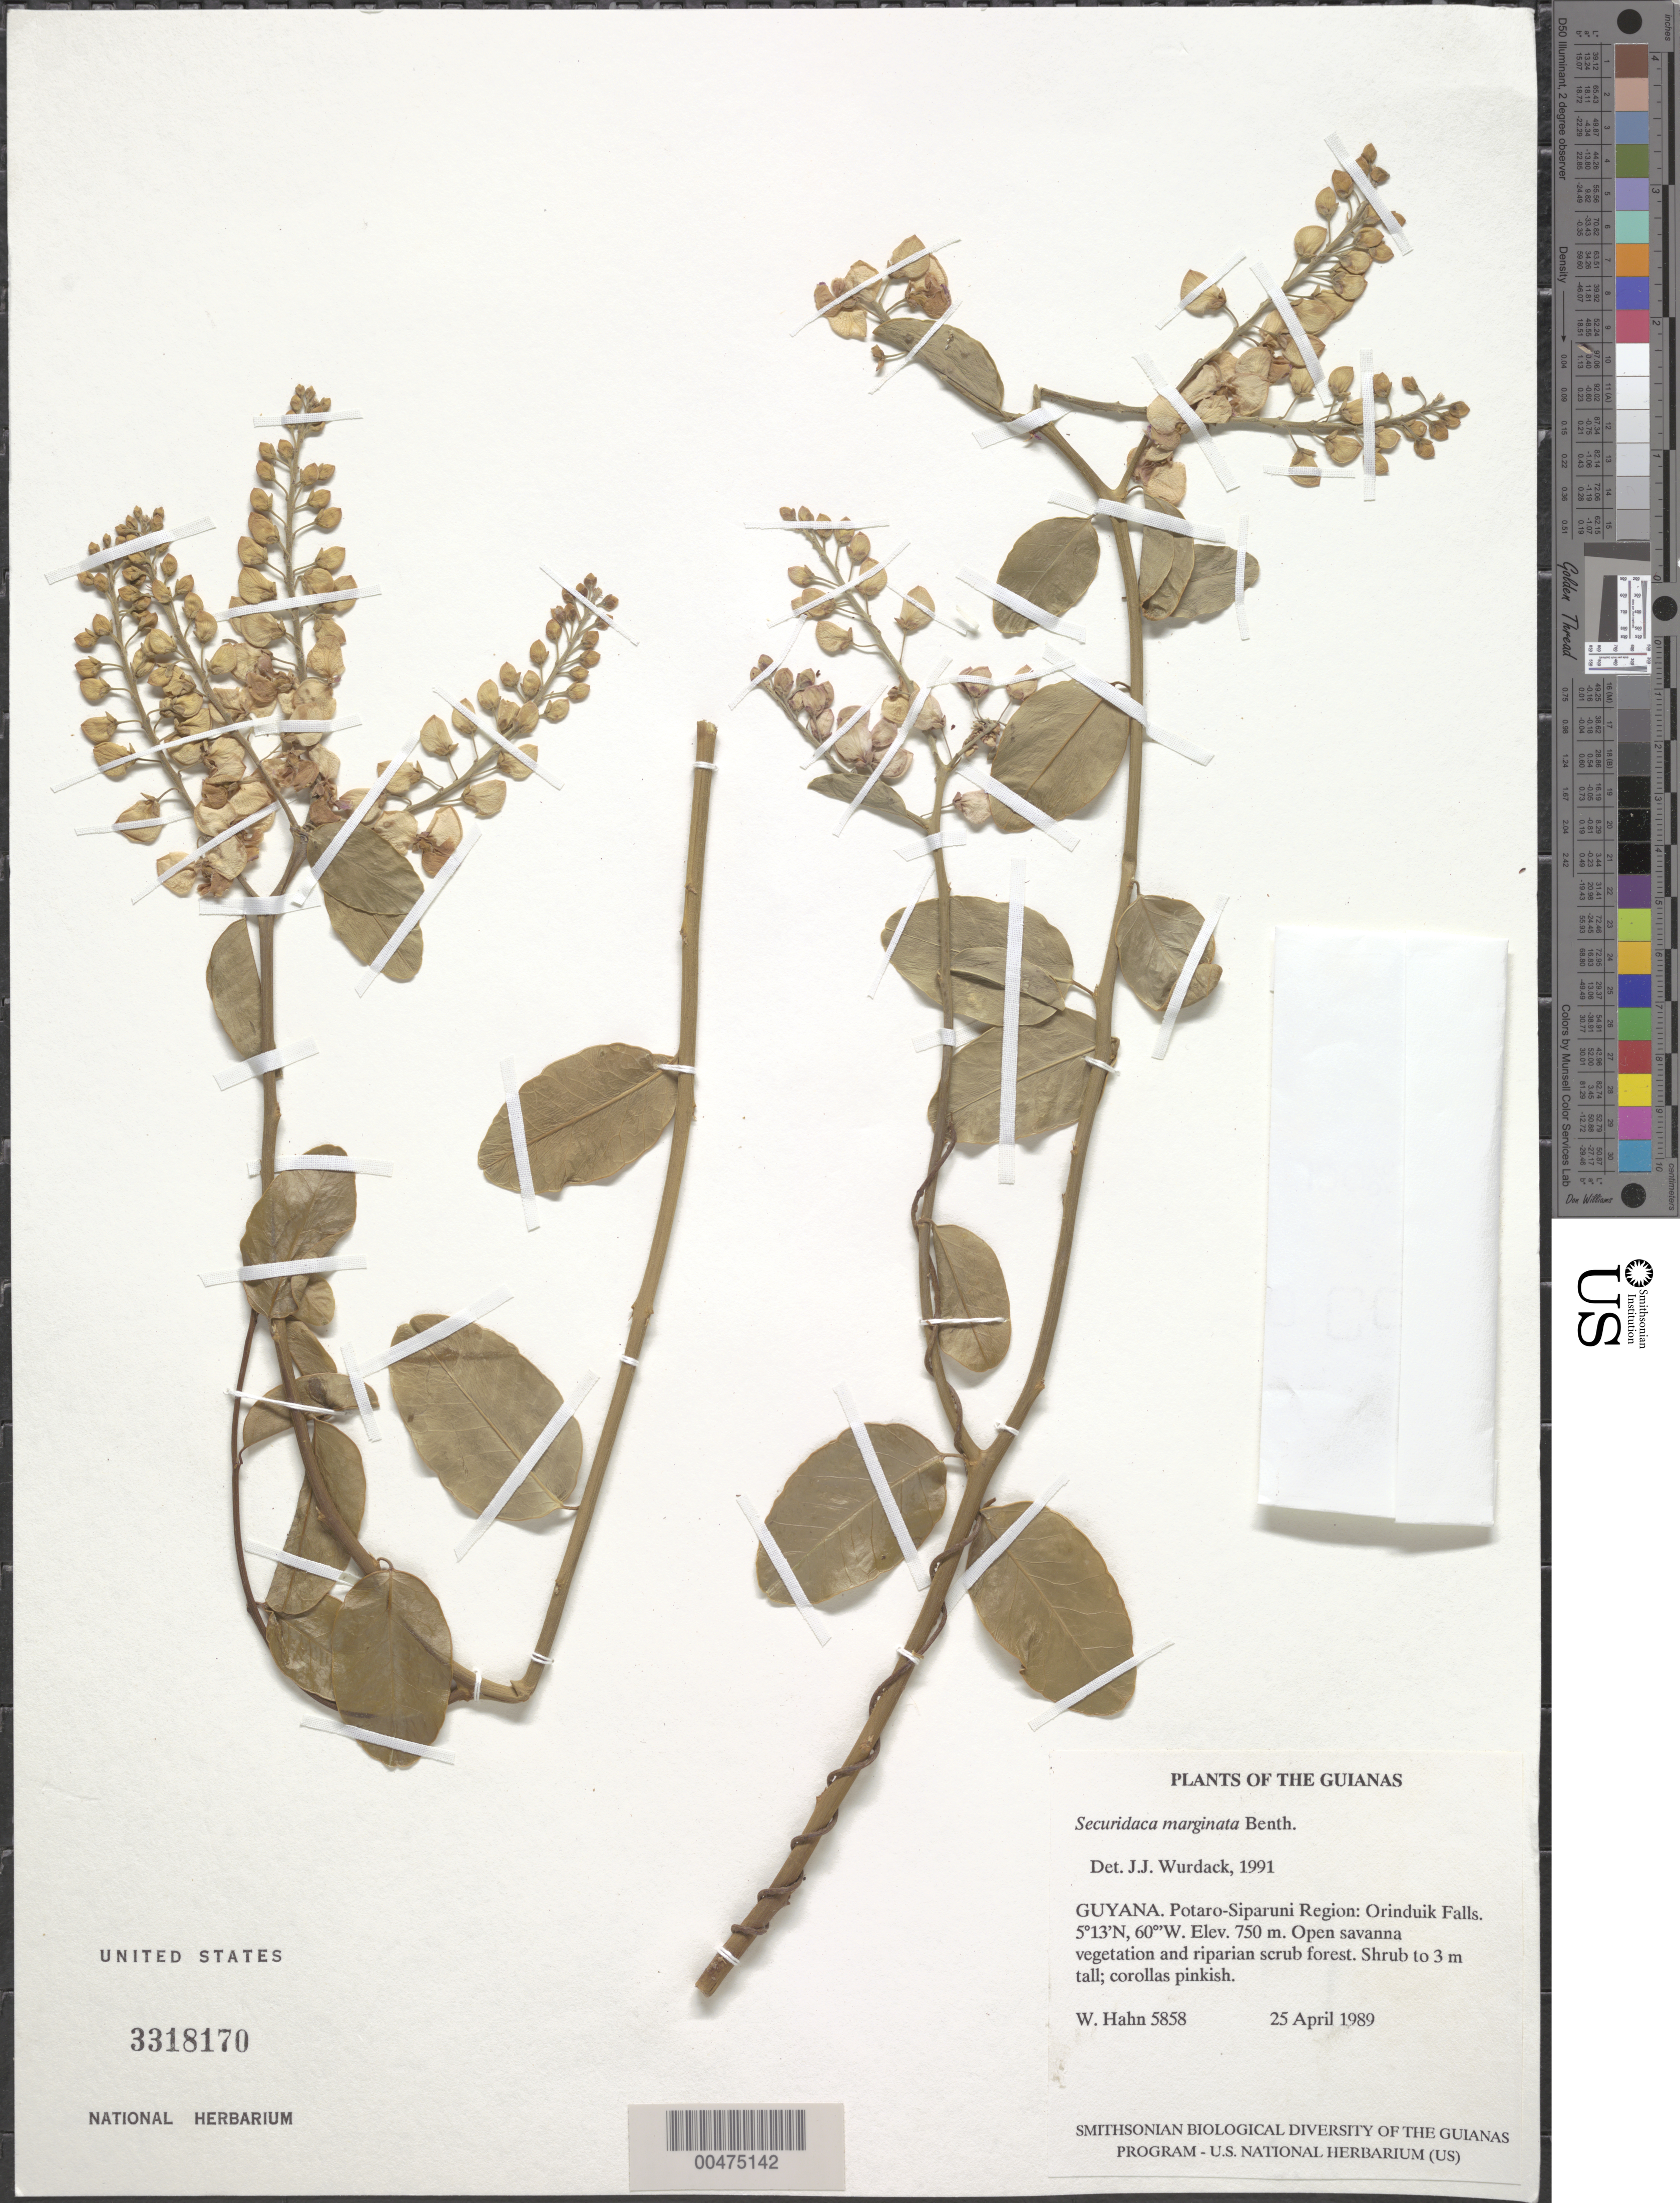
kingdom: Plantae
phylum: Tracheophyta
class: Magnoliopsida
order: Fabales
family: Polygalaceae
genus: Securidaca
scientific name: Securidaca marginata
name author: Benth.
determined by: Wurdack, John J., (US), US (UNITED STATES)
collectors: W. Hahn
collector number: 5858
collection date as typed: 25 April 1989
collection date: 1989-04-25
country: Guyana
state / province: Potaro-Siparuni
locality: Orinduik Falls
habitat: Open savanna vegetation and riparian scrub forest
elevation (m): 750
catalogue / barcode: US 3318170